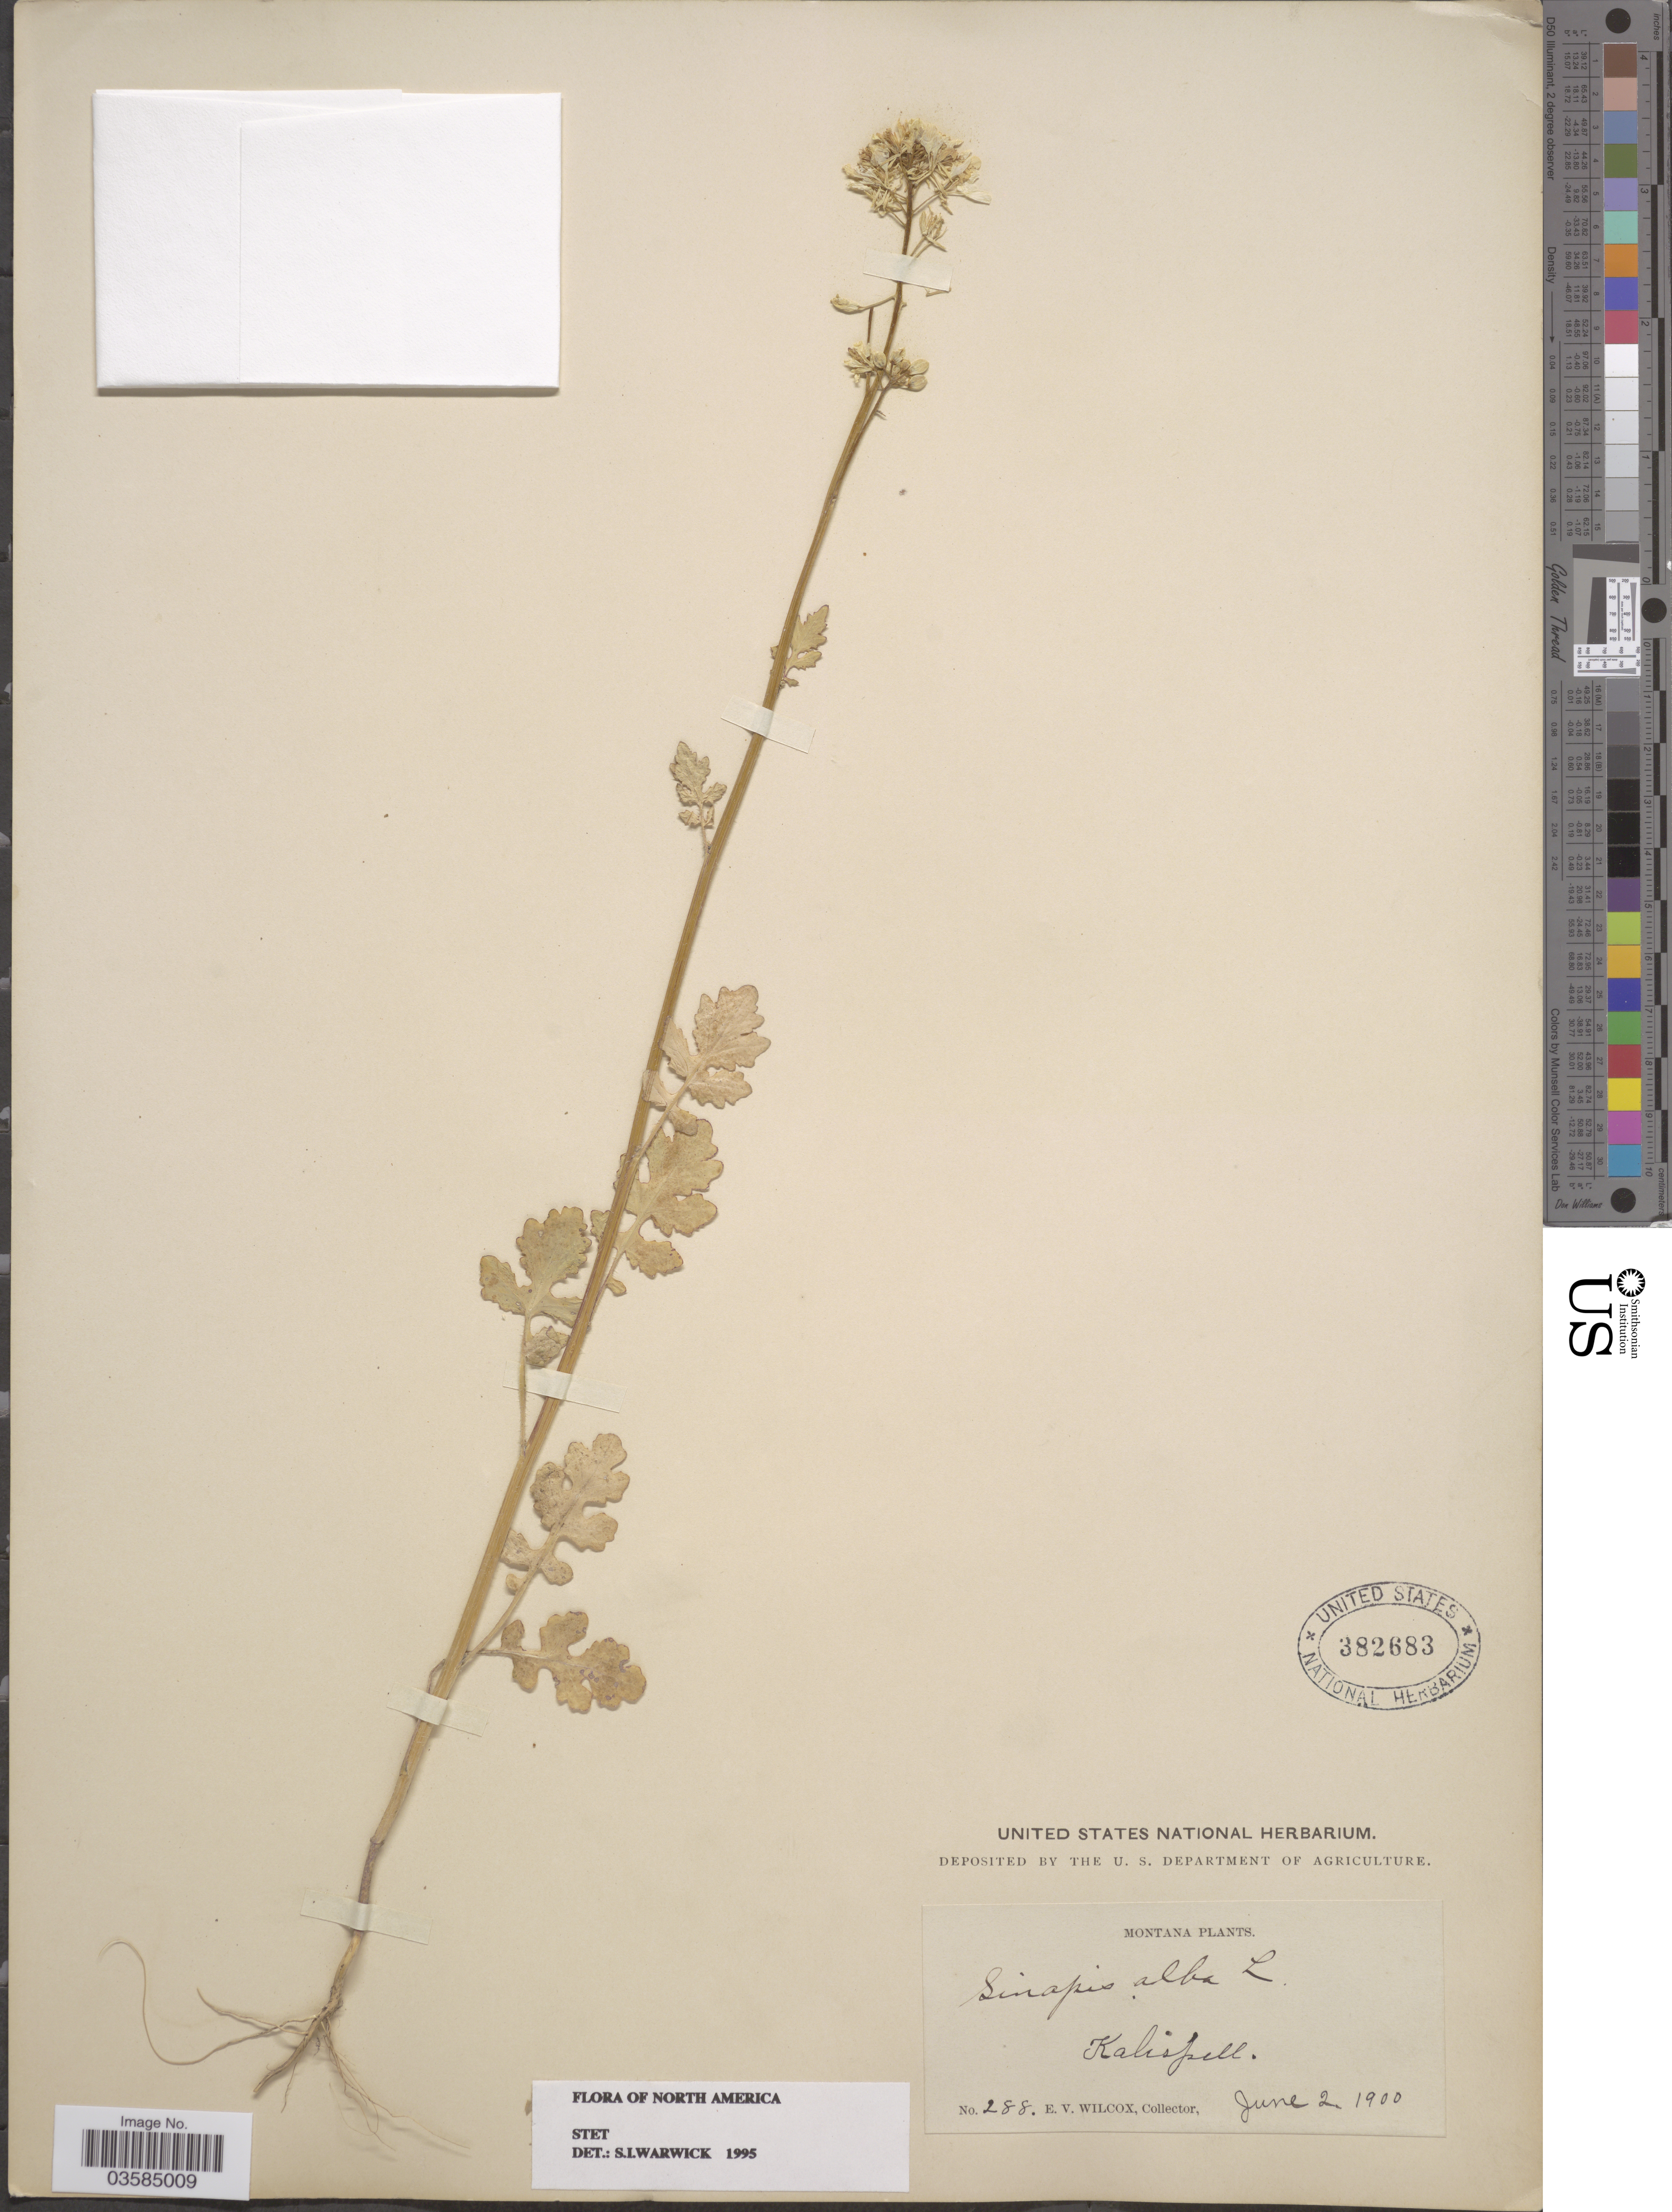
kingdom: Plantae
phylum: Tracheophyta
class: Magnoliopsida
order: Brassicales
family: Brassicaceae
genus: Brassica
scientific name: Brassica hirta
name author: Moench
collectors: E. V. Wilcox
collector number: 288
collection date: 1900-06-02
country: United States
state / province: Montana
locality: Kalisfill.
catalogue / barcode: US 382683